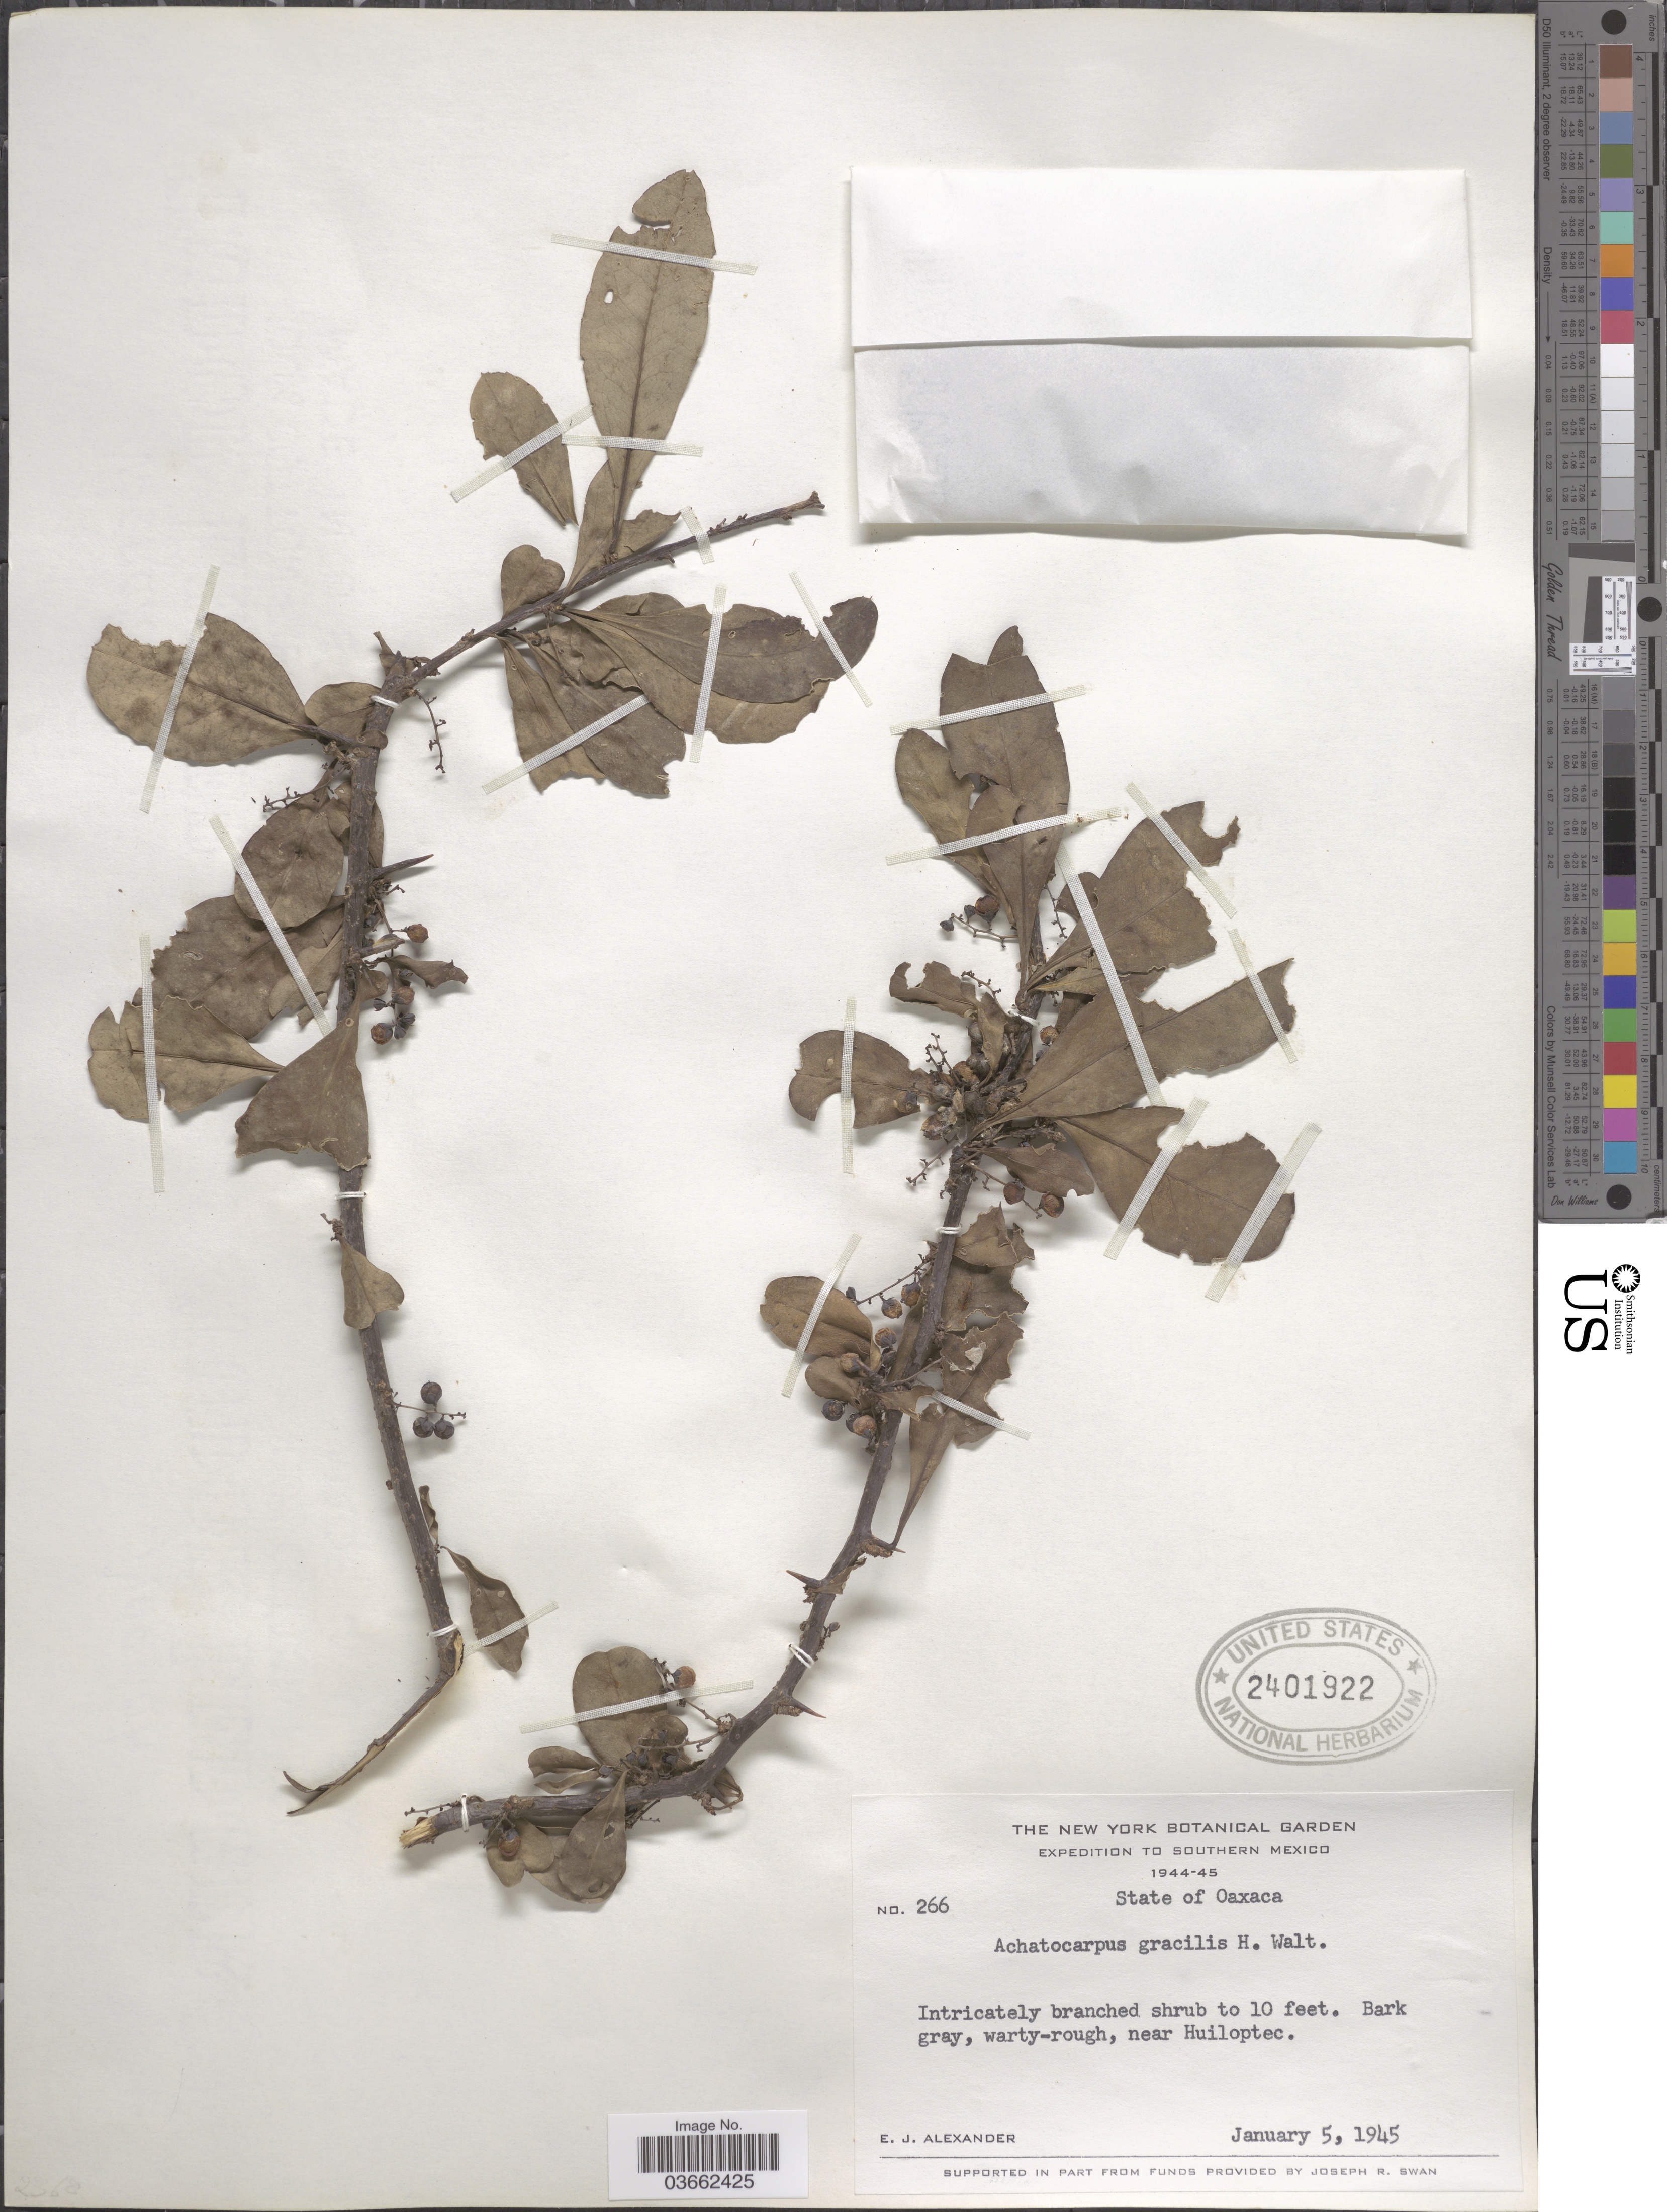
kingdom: Plantae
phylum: Tracheophyta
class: Magnoliopsida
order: Caryophyllales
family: Achatocarpaceae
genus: Achatocarpus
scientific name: Achatocarpus gracilis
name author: H. Walter in Engl.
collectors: E. J. Alexander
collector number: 266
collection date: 1945-01-05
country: Mexico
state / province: Oaxaca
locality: Southern Mexico, near Huiloptec.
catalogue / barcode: US 2401922